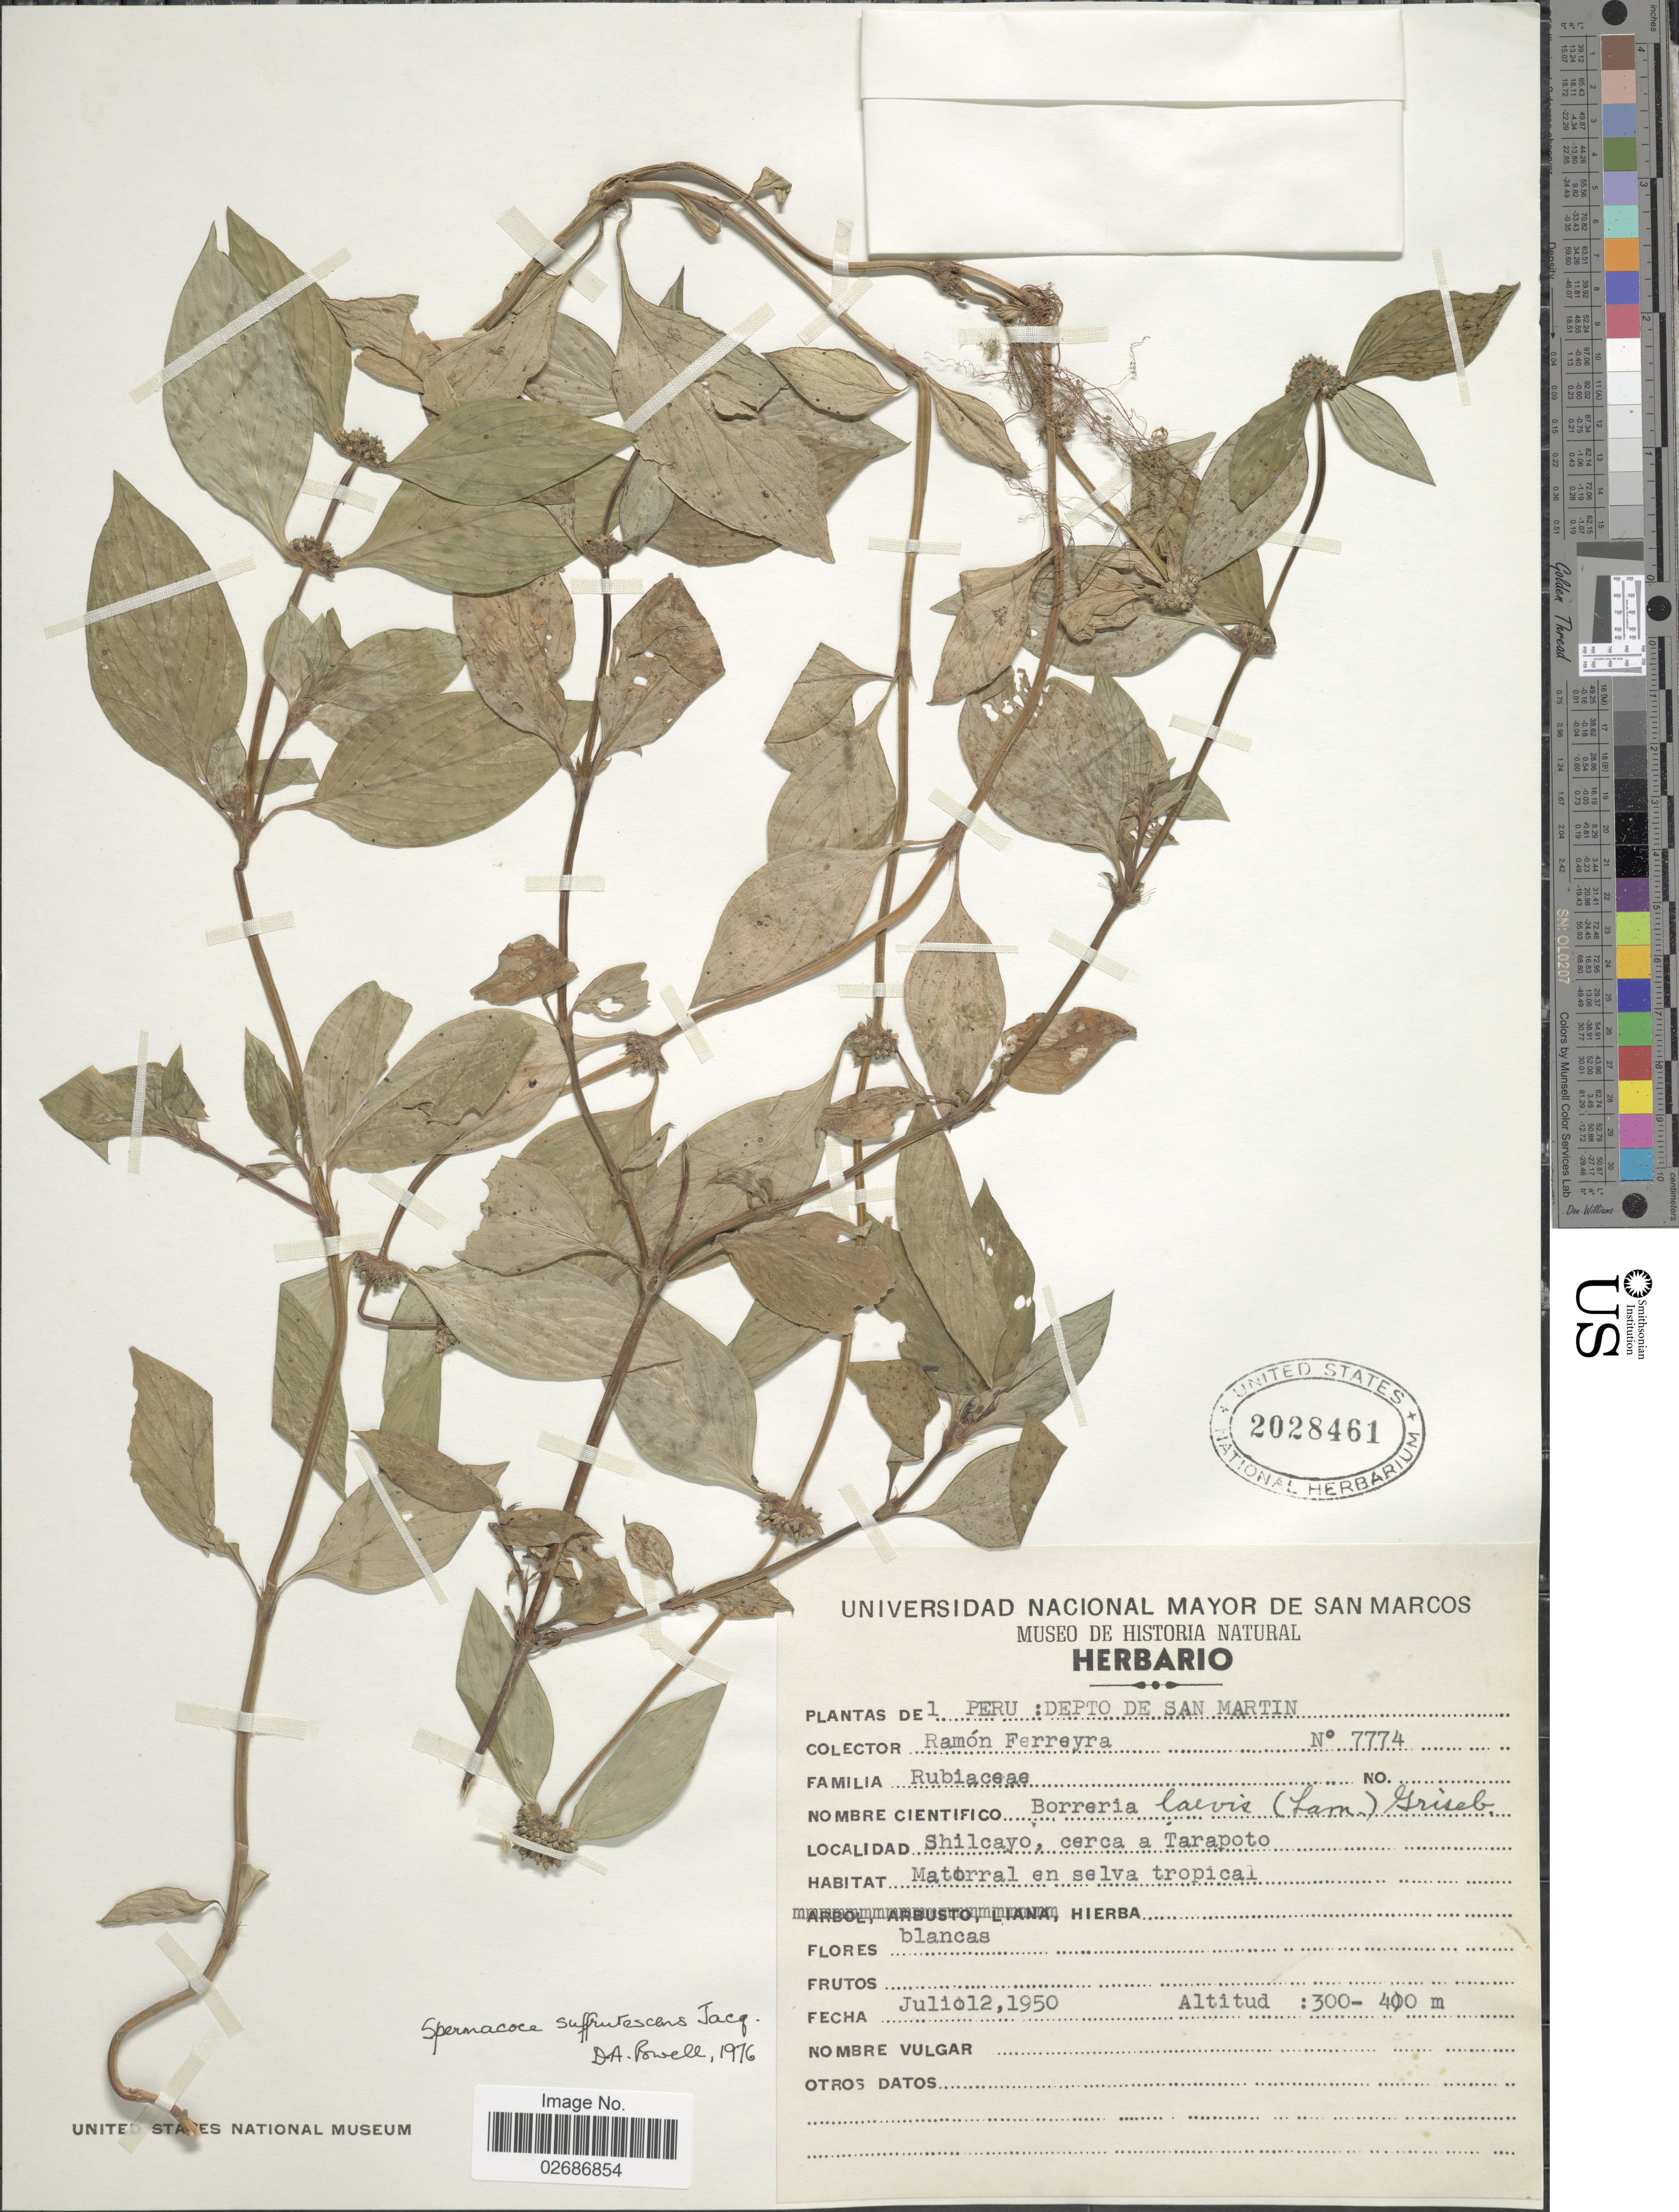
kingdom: Plantae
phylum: Tracheophyta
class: Magnoliopsida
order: Gentianales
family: Rubiaceae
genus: Borreria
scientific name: Borreria remota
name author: (Lam.) Bacigalupo & E.L. Cabral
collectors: R. A. Ferreyra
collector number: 7774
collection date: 1950-07-12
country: Peru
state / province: San Martín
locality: Shilcayo, cercaq a Tarapoto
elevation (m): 300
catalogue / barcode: US 2028461